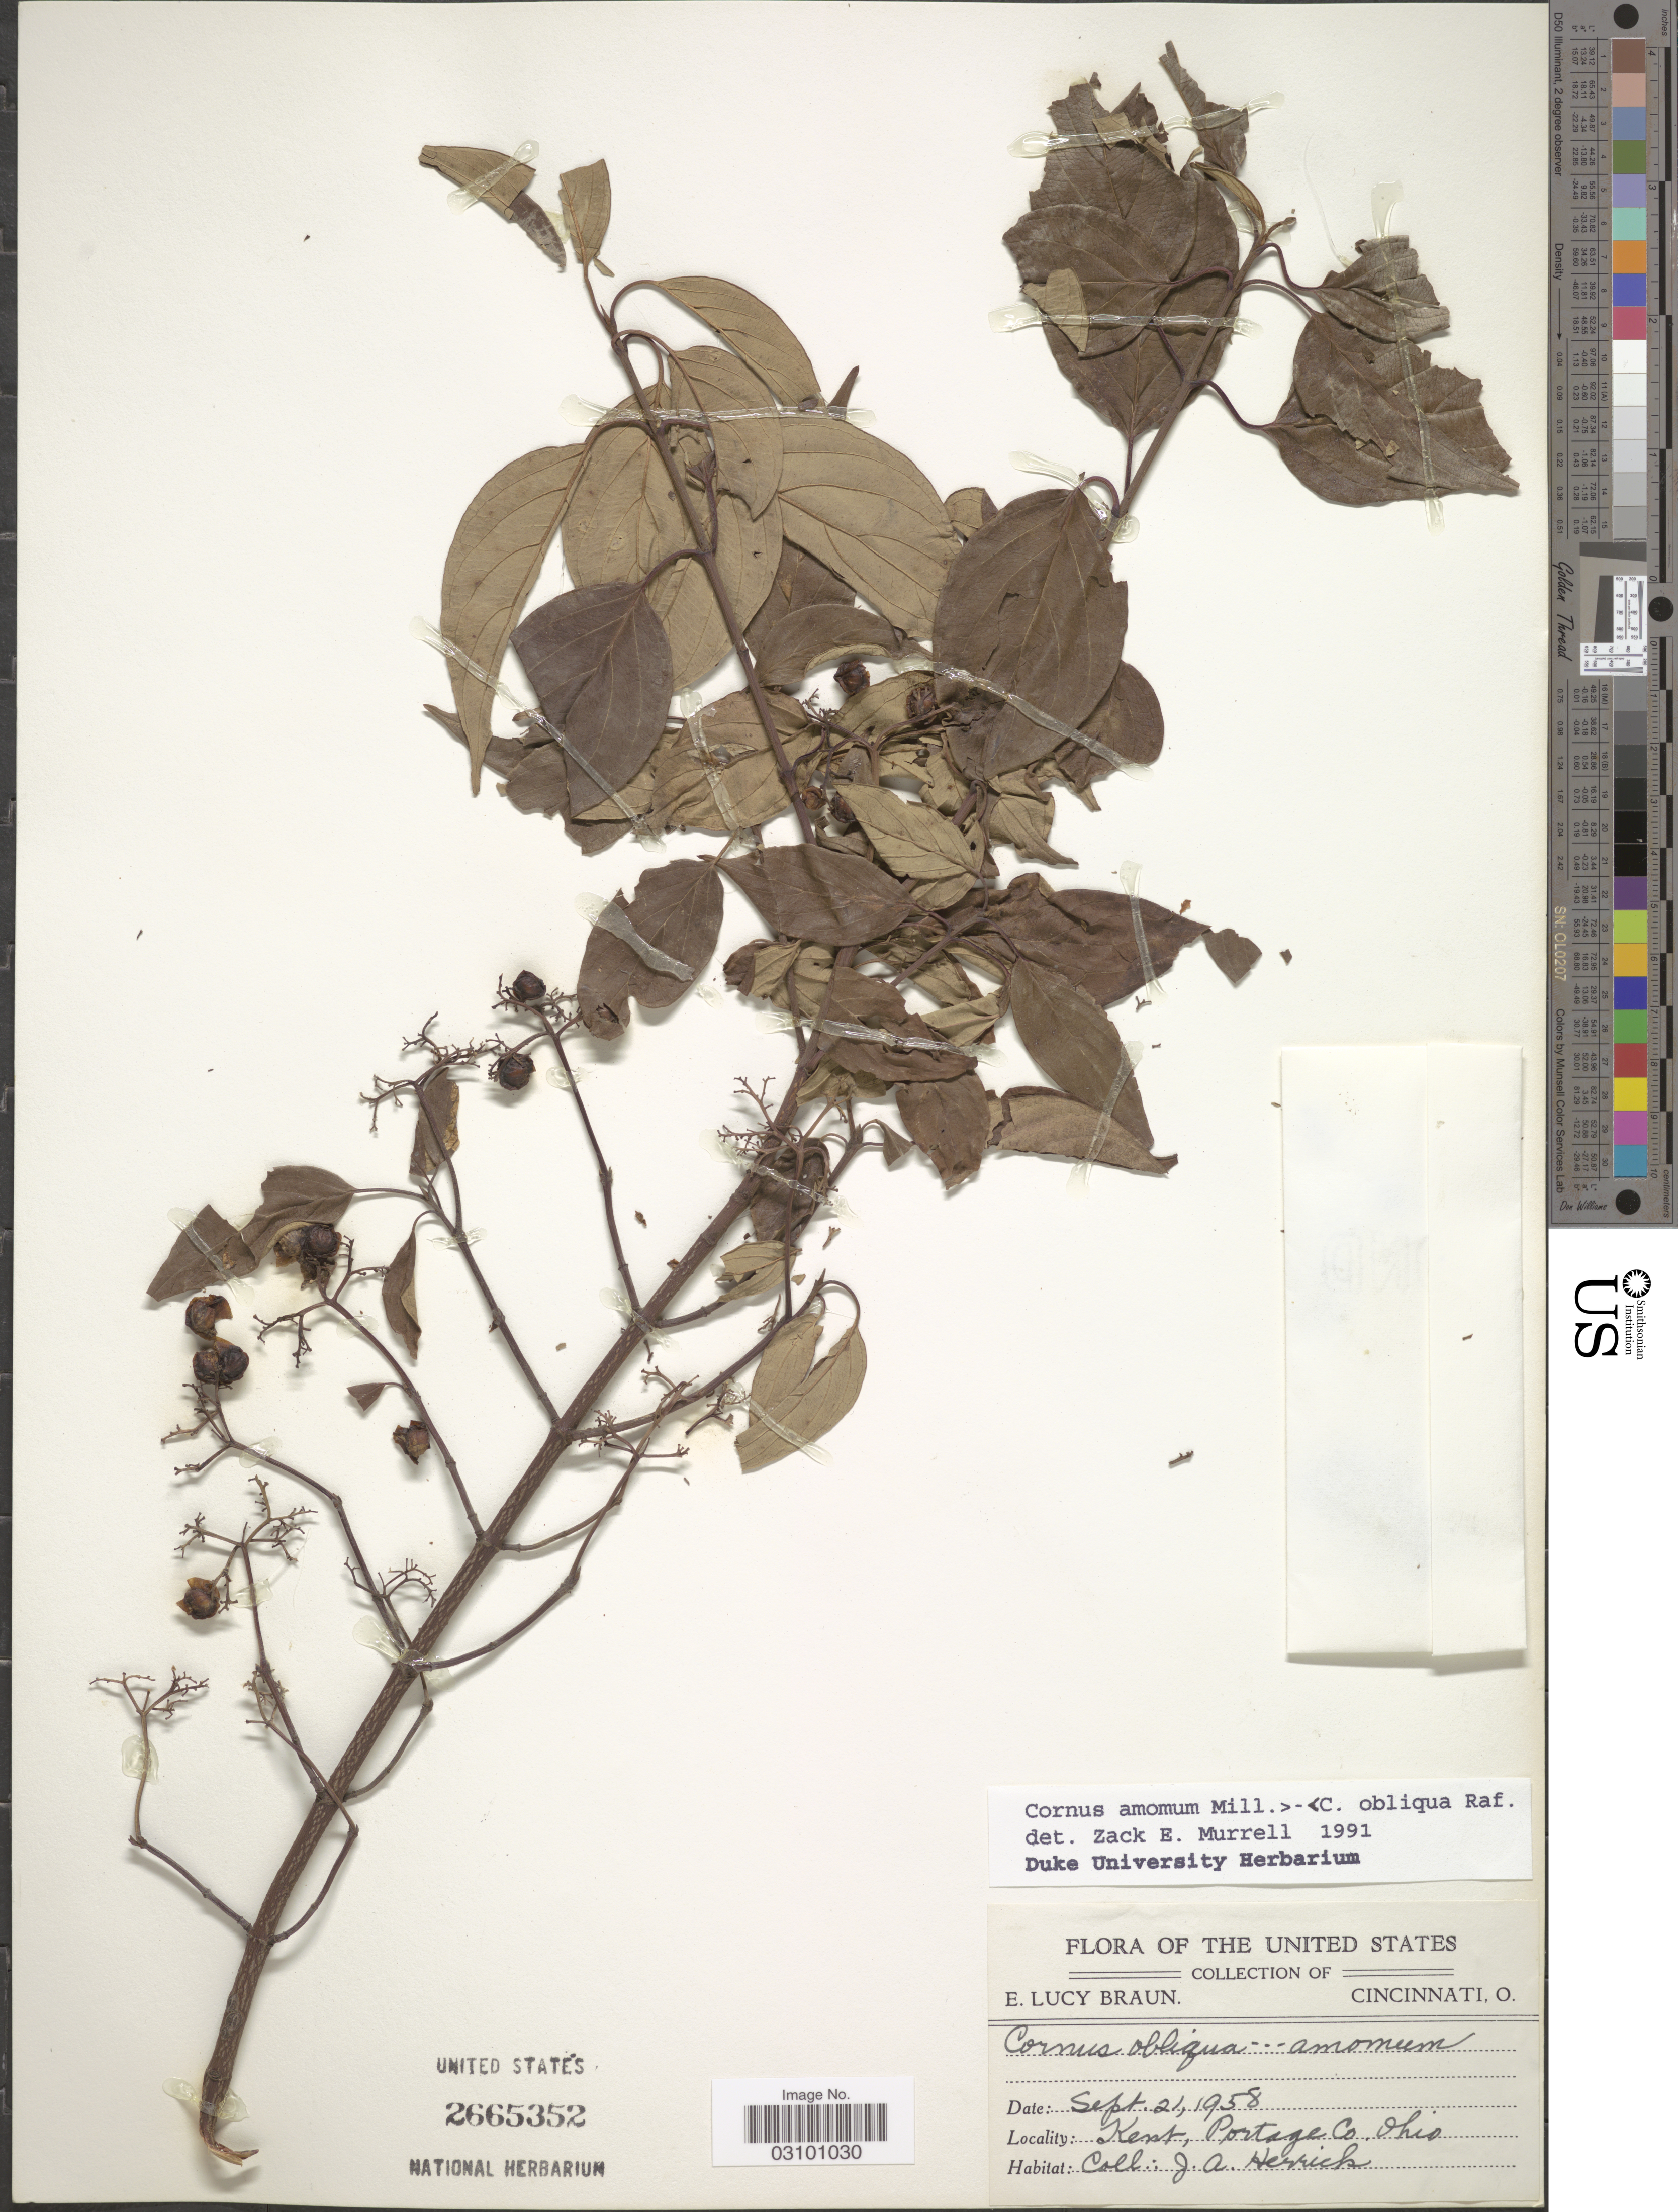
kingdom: Plantae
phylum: Tracheophyta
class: Magnoliopsida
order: Cornales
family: Cornaceae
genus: Cornus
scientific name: Cornus sp.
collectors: J. Herrick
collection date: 1958-09-21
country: United States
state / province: Ohio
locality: Kent, Portage Co.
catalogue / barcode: US 2665352